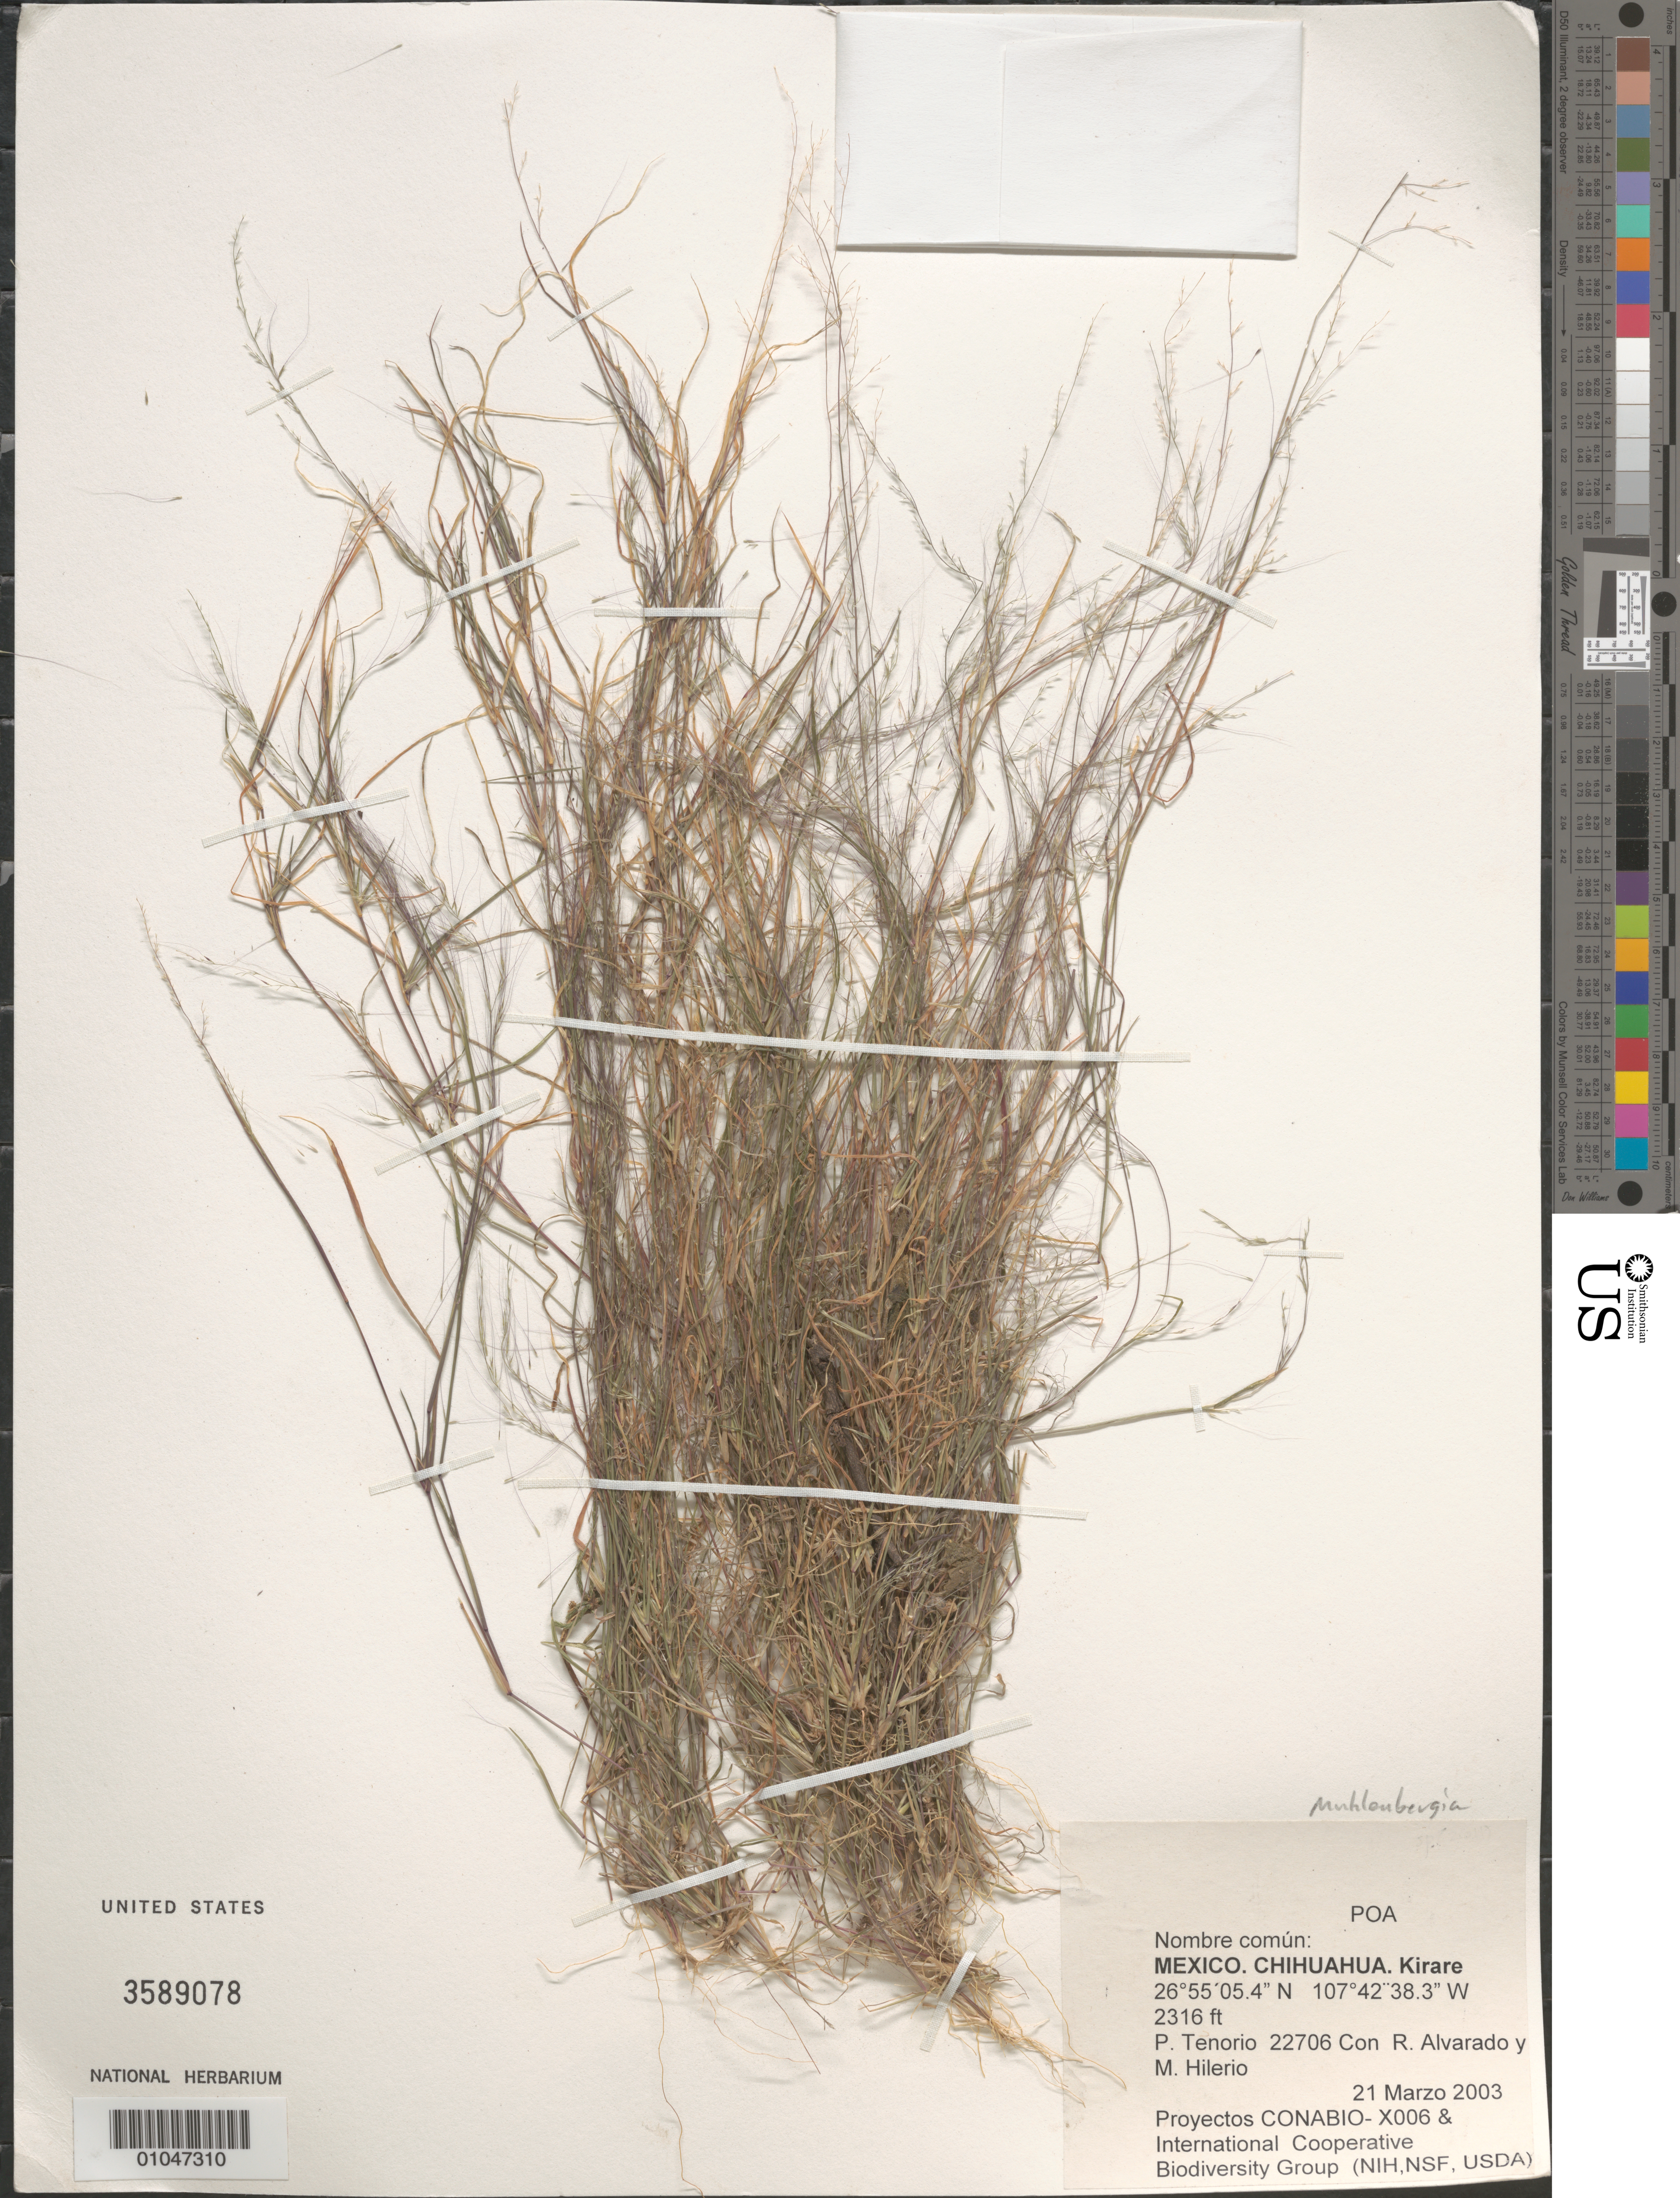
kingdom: Plantae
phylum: Tracheophyta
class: Liliopsida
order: Poales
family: Poaceae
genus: Muhlenbergia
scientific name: Muhlenbergia sp.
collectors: P. Tenorio L., R. Alvarado & M. Hilerio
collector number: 22706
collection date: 2003-03-21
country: Mexico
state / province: Chihuahua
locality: Kirare.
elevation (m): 706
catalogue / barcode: US 3589078